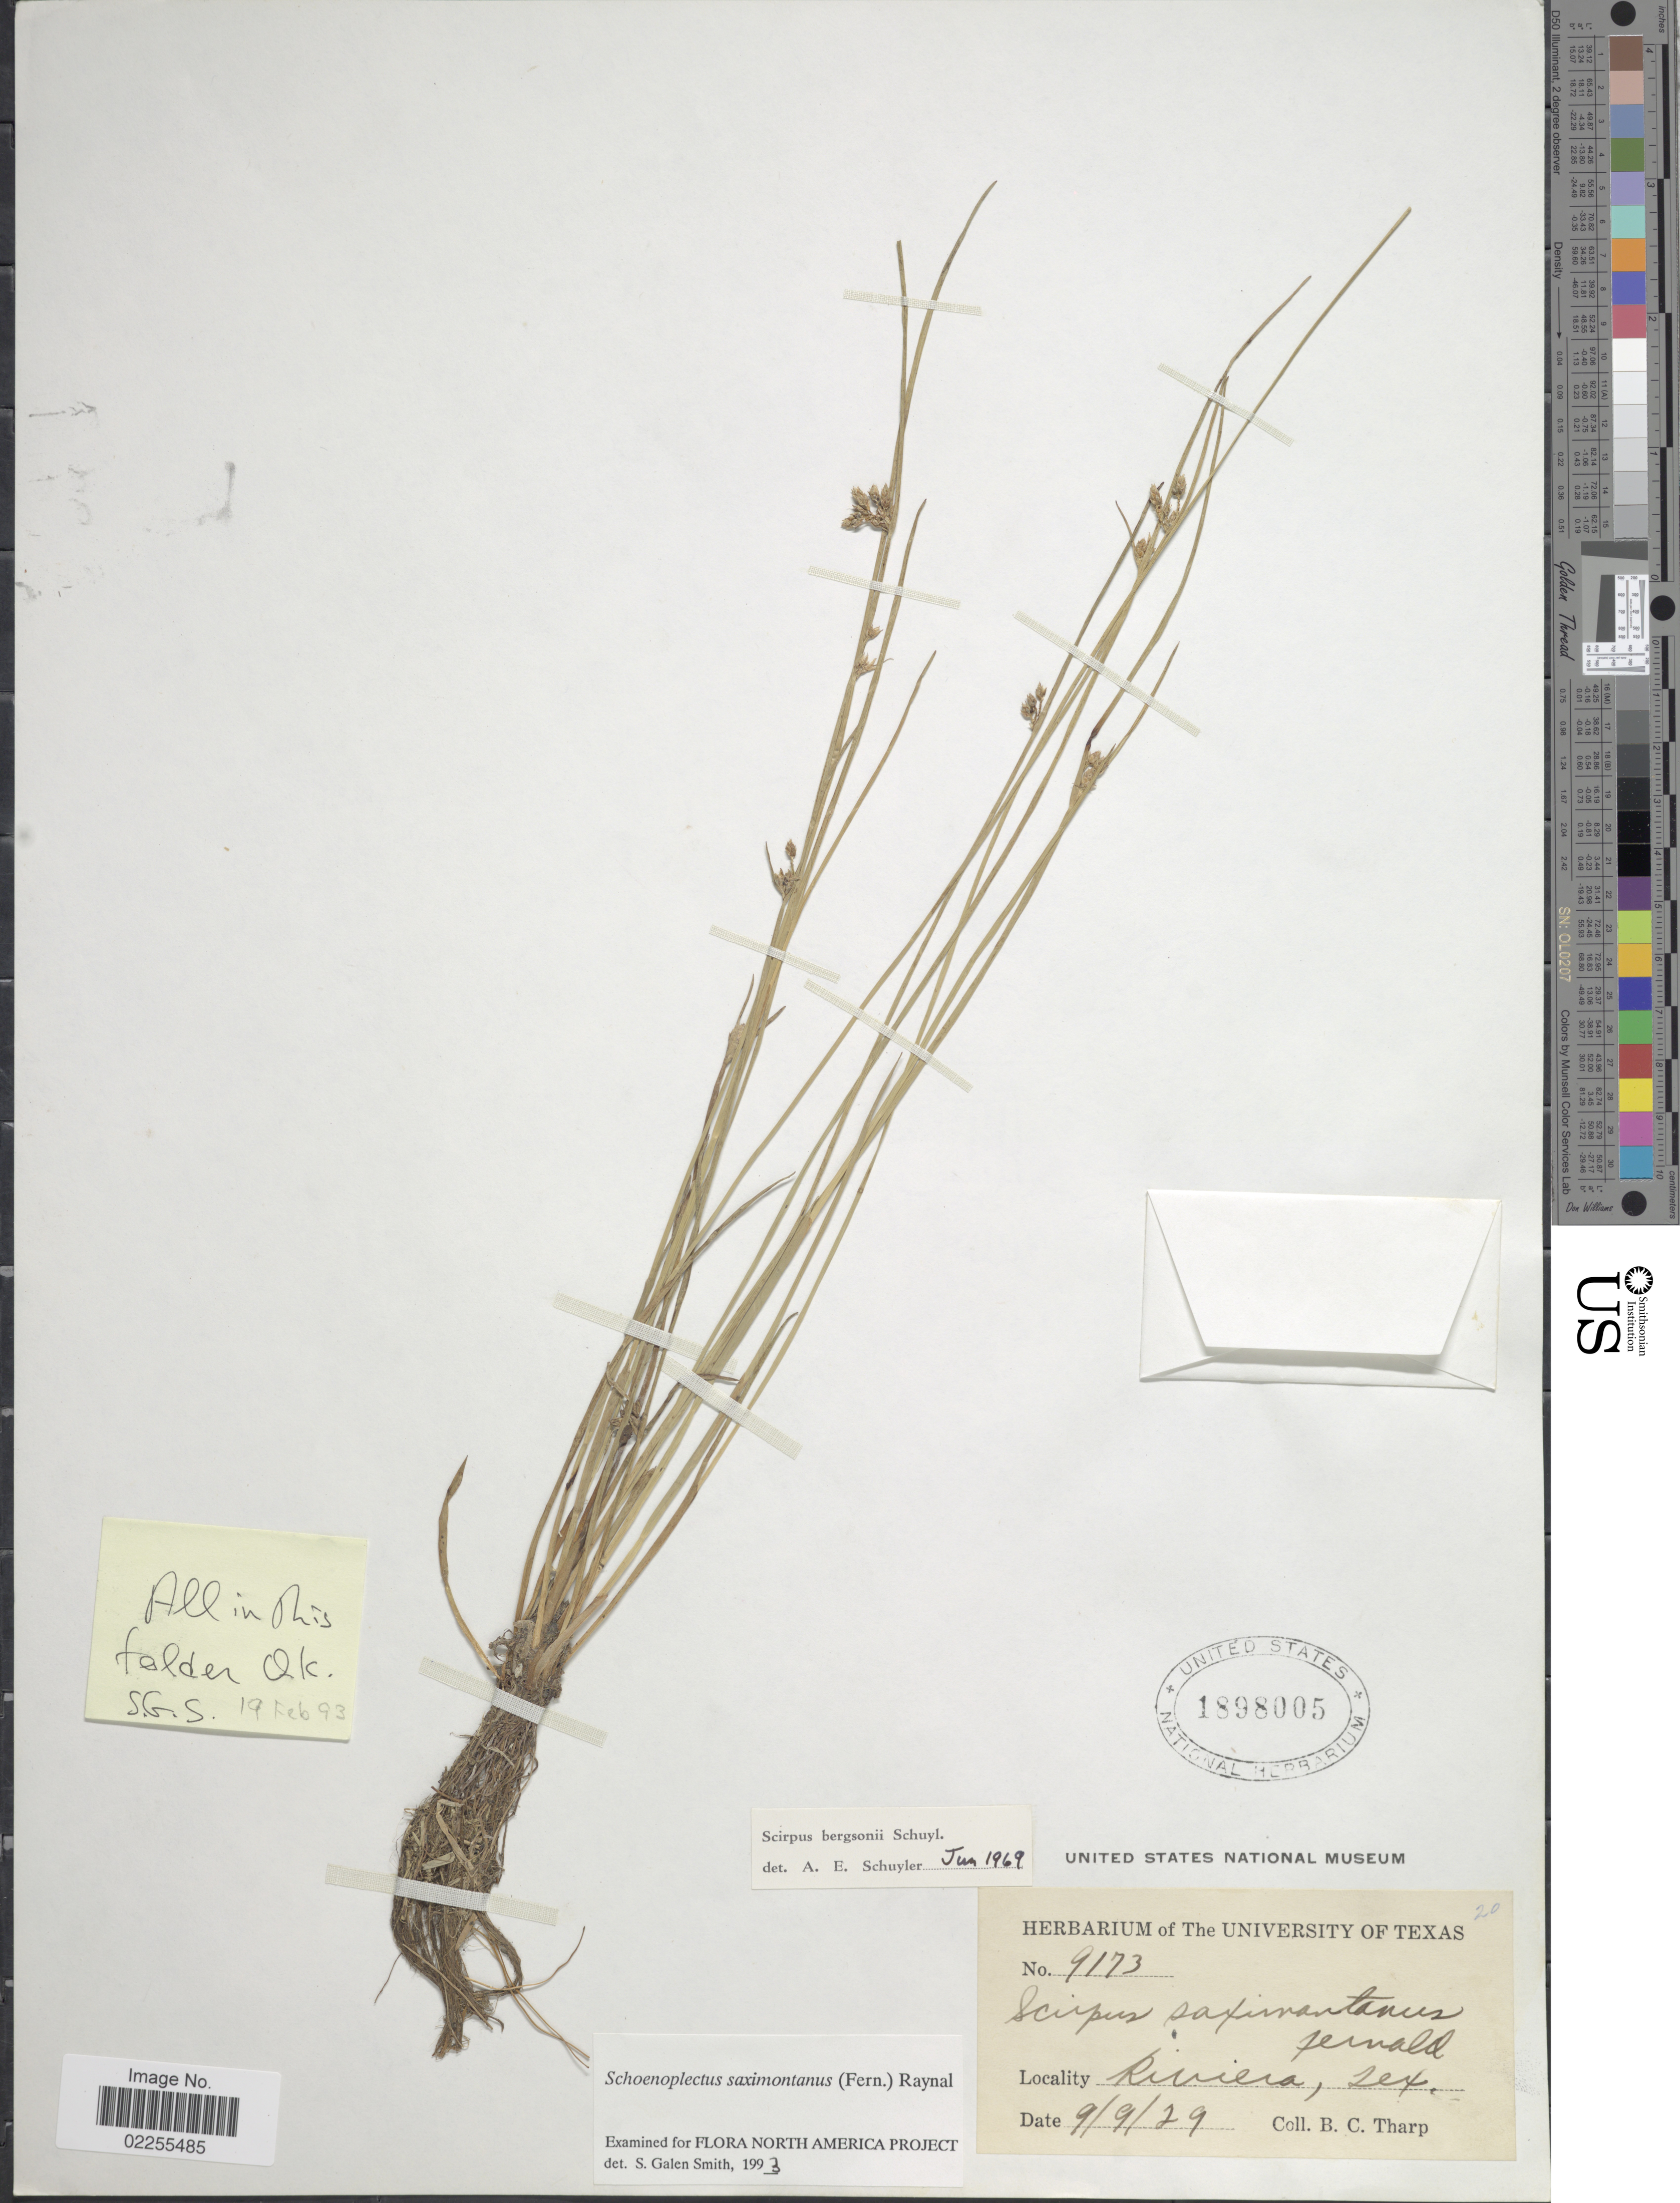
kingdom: Plantae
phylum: Tracheophyta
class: Liliopsida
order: Poales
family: Cyperaceae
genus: Schoenoplectus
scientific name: Schoenoplectus saximontanus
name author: (Fernald) J. Raynal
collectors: B. C. Tharp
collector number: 9173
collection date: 1929-09-09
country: United States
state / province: Texas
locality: Riviera.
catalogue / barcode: US 1898005